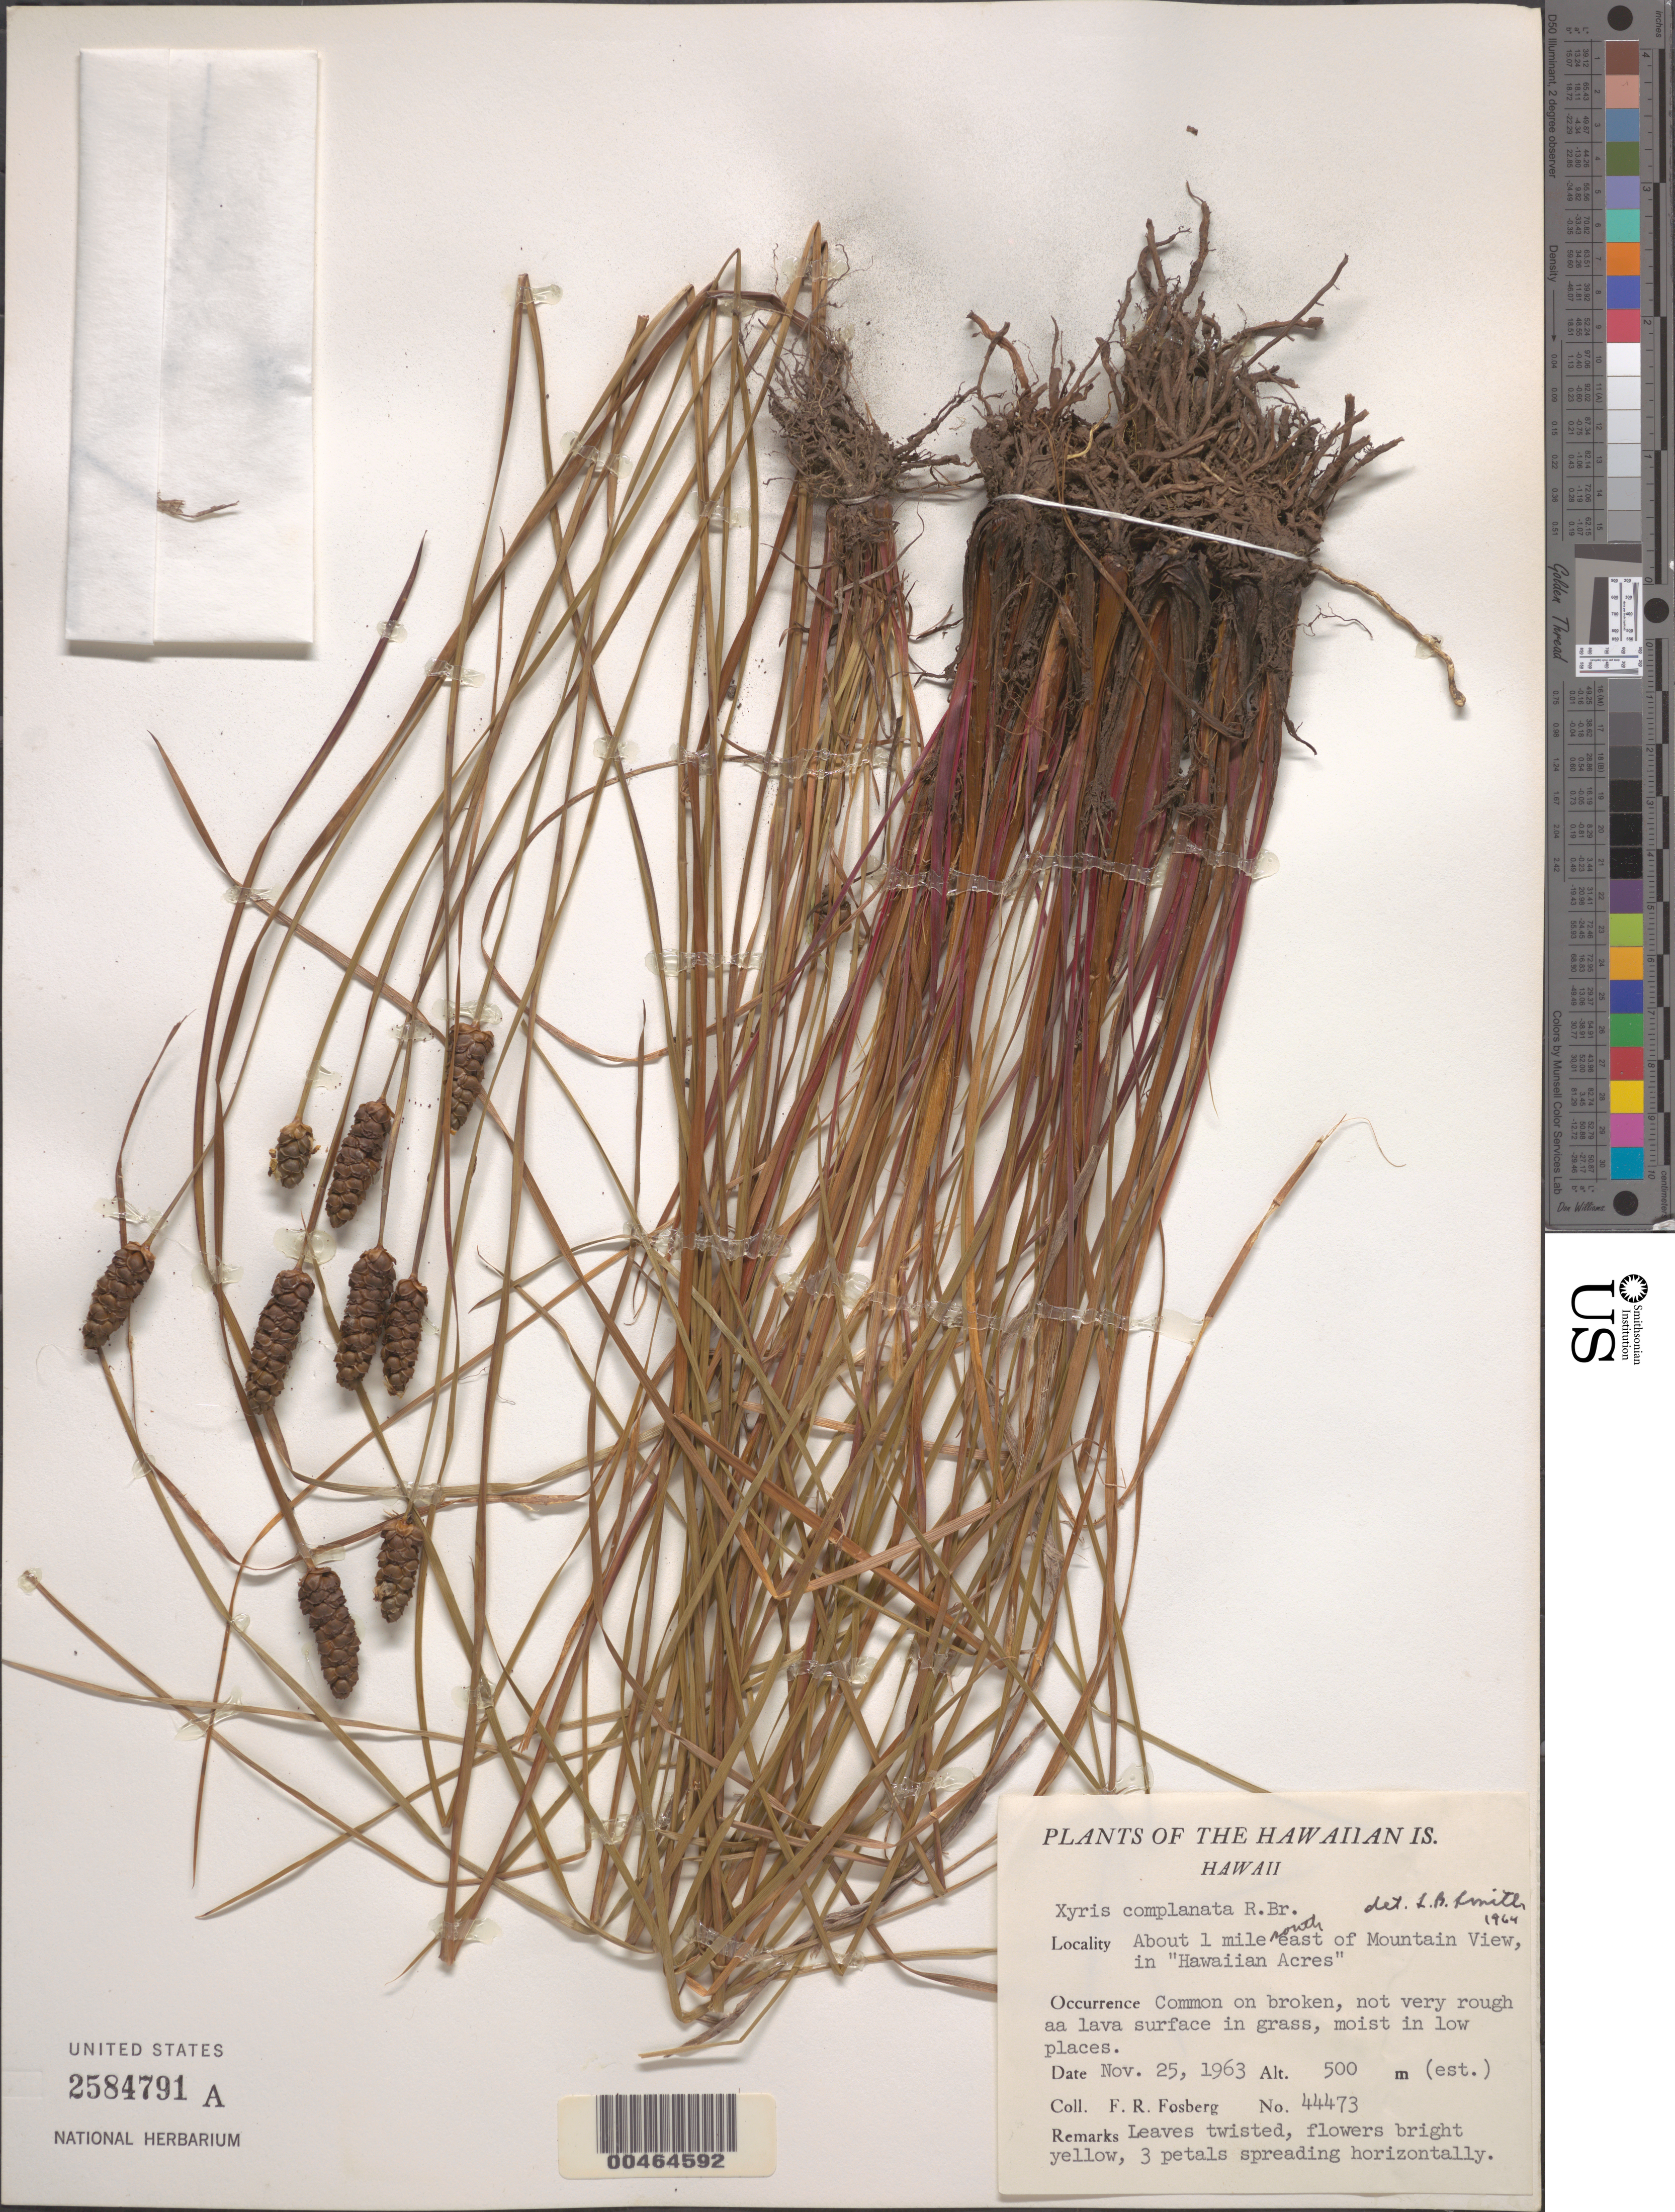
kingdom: Plantae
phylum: Tracheophyta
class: Liliopsida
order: Poales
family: Xyridaceae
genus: Xyris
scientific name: Xyris complanata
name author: R. Br.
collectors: F. R. Fosberg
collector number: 44473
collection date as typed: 25 Nov 1963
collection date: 1963-11-25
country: United States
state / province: Hawaii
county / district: Hawaii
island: Hawaii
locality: About 1 mi southeast of Mountain View, in Hawaiian Acres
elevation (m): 500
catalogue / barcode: US 2584791A